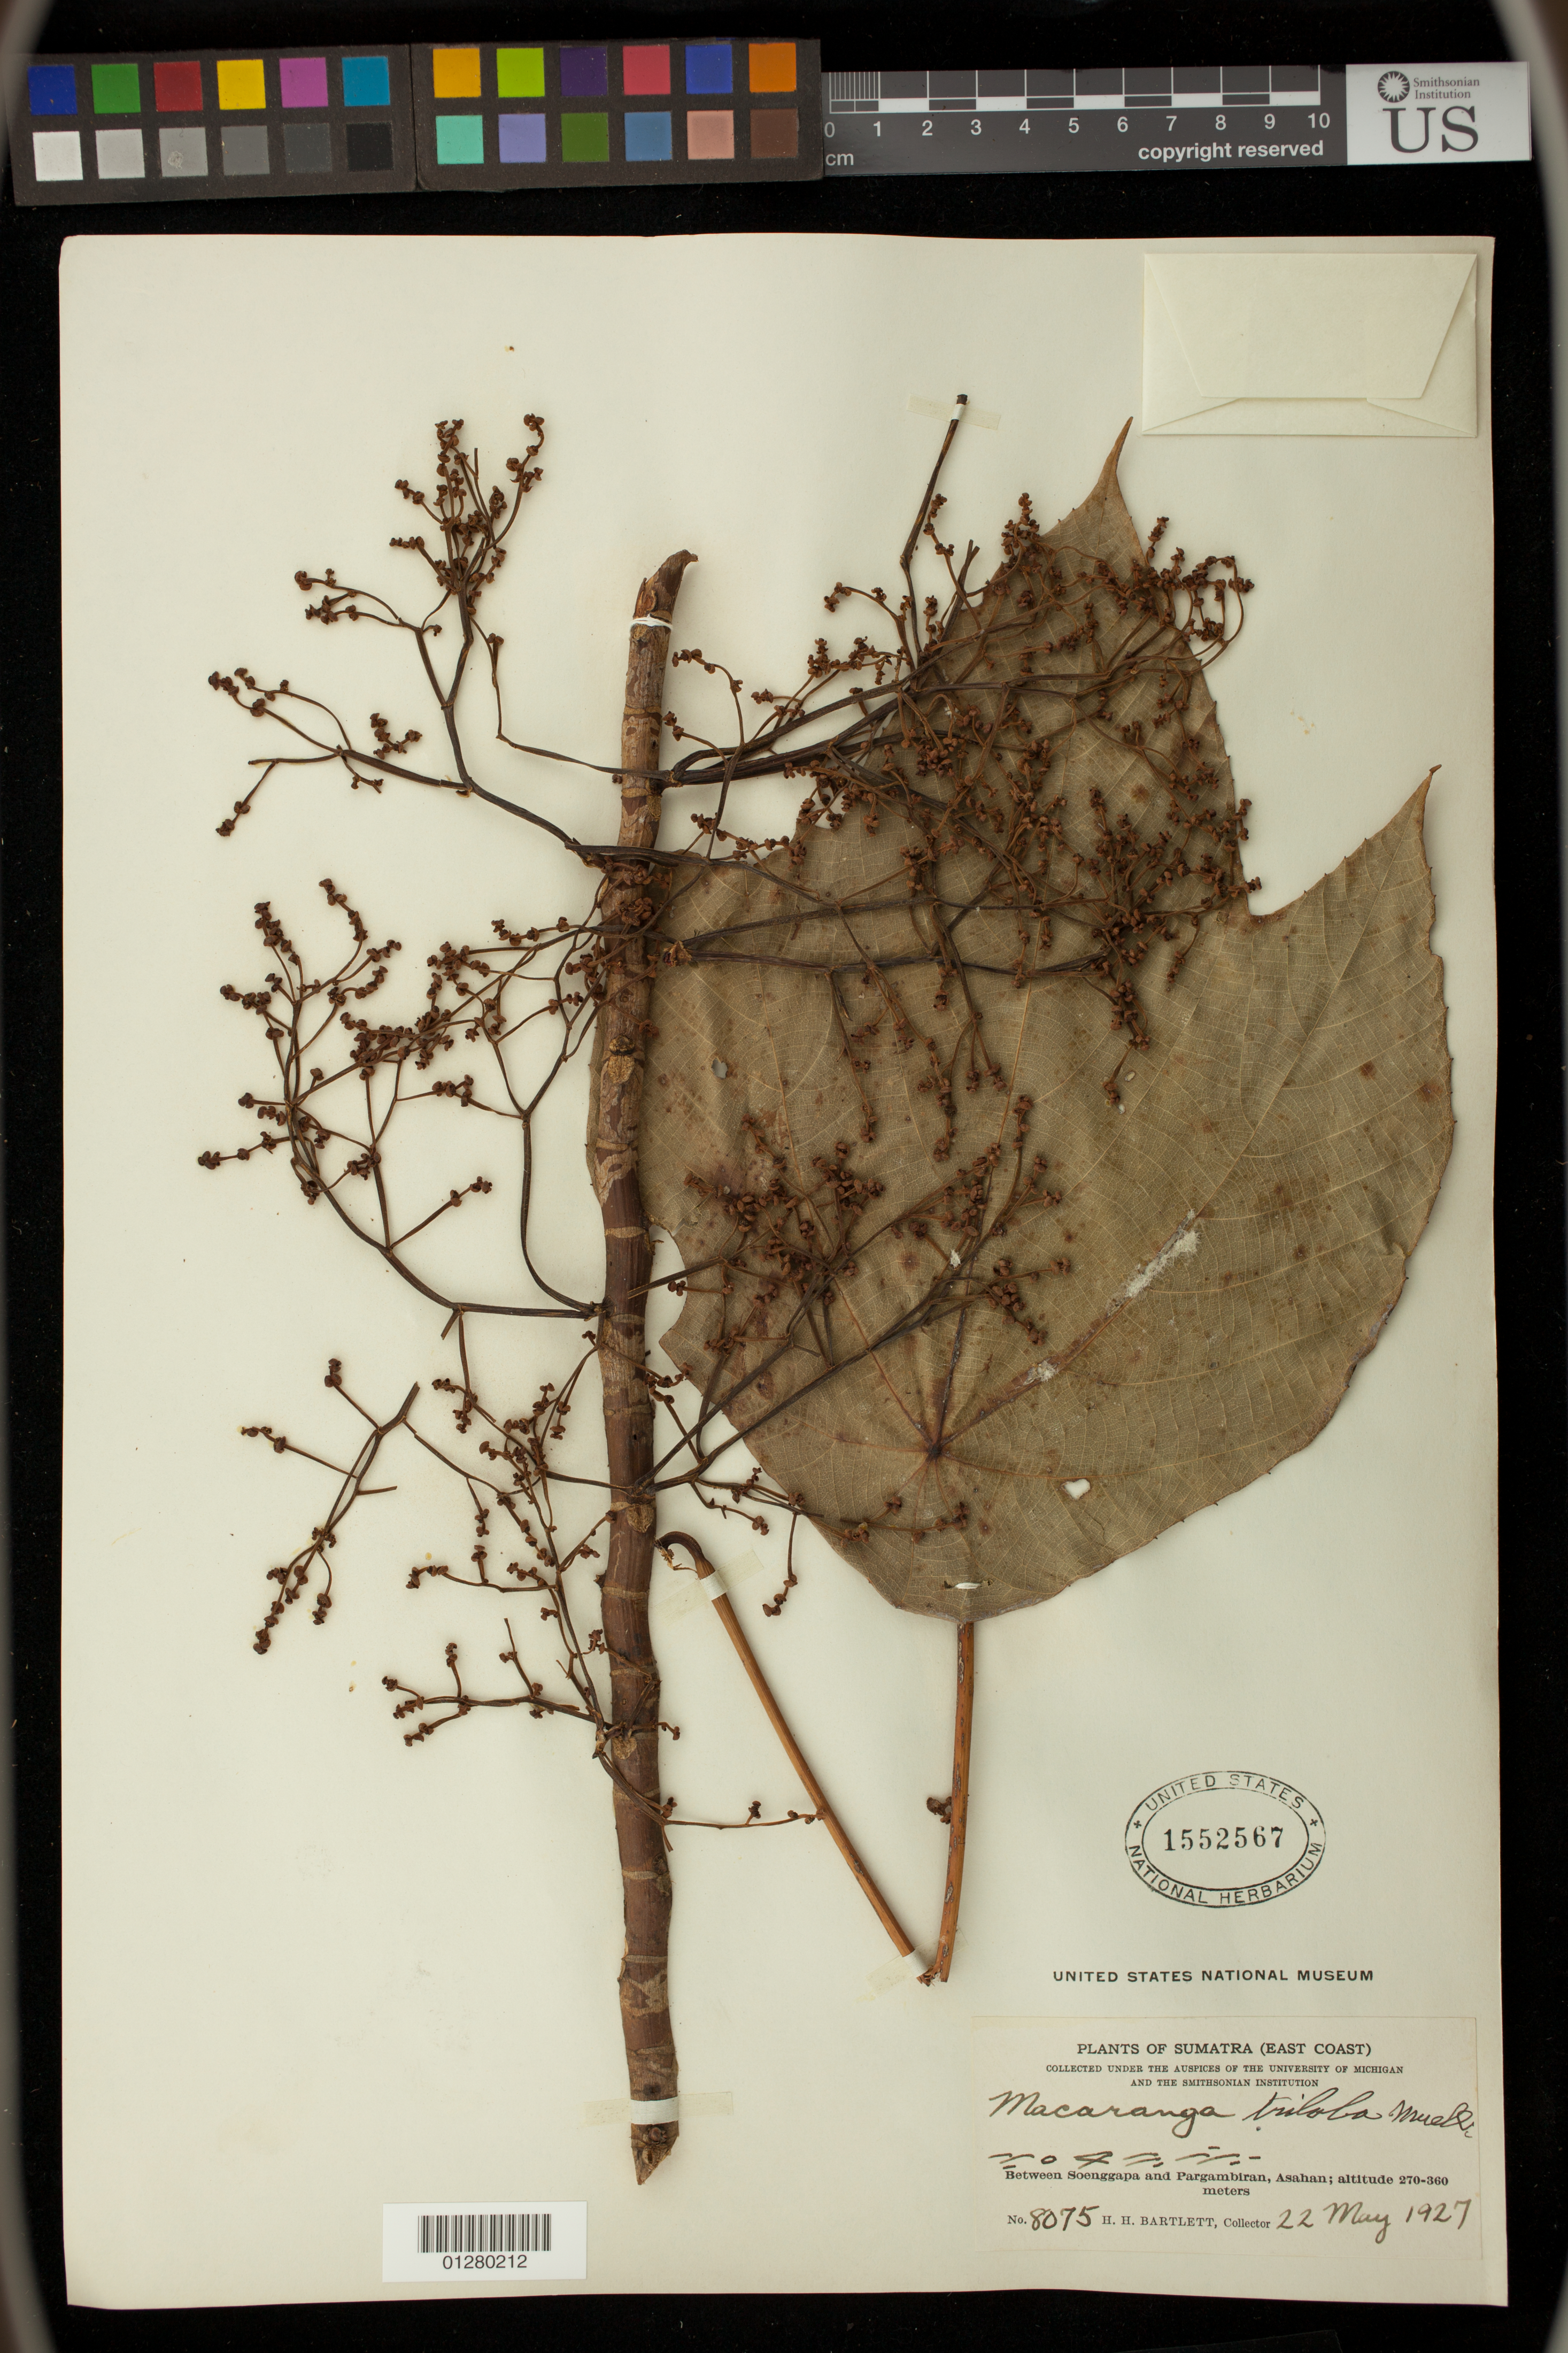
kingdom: Plantae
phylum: Tracheophyta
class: Magnoliopsida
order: Malpighiales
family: Euphorbiaceae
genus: Macaranga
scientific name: Macaranga triloba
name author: (Thunb.) Müll. Arg.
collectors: H. H. Bartlett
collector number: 8075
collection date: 1927-05-22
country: Indonesia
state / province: Sumatra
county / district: Sumatera Utara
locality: Between Soenggapa and Pargambiran, Asahan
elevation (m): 270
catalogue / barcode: US 1552567